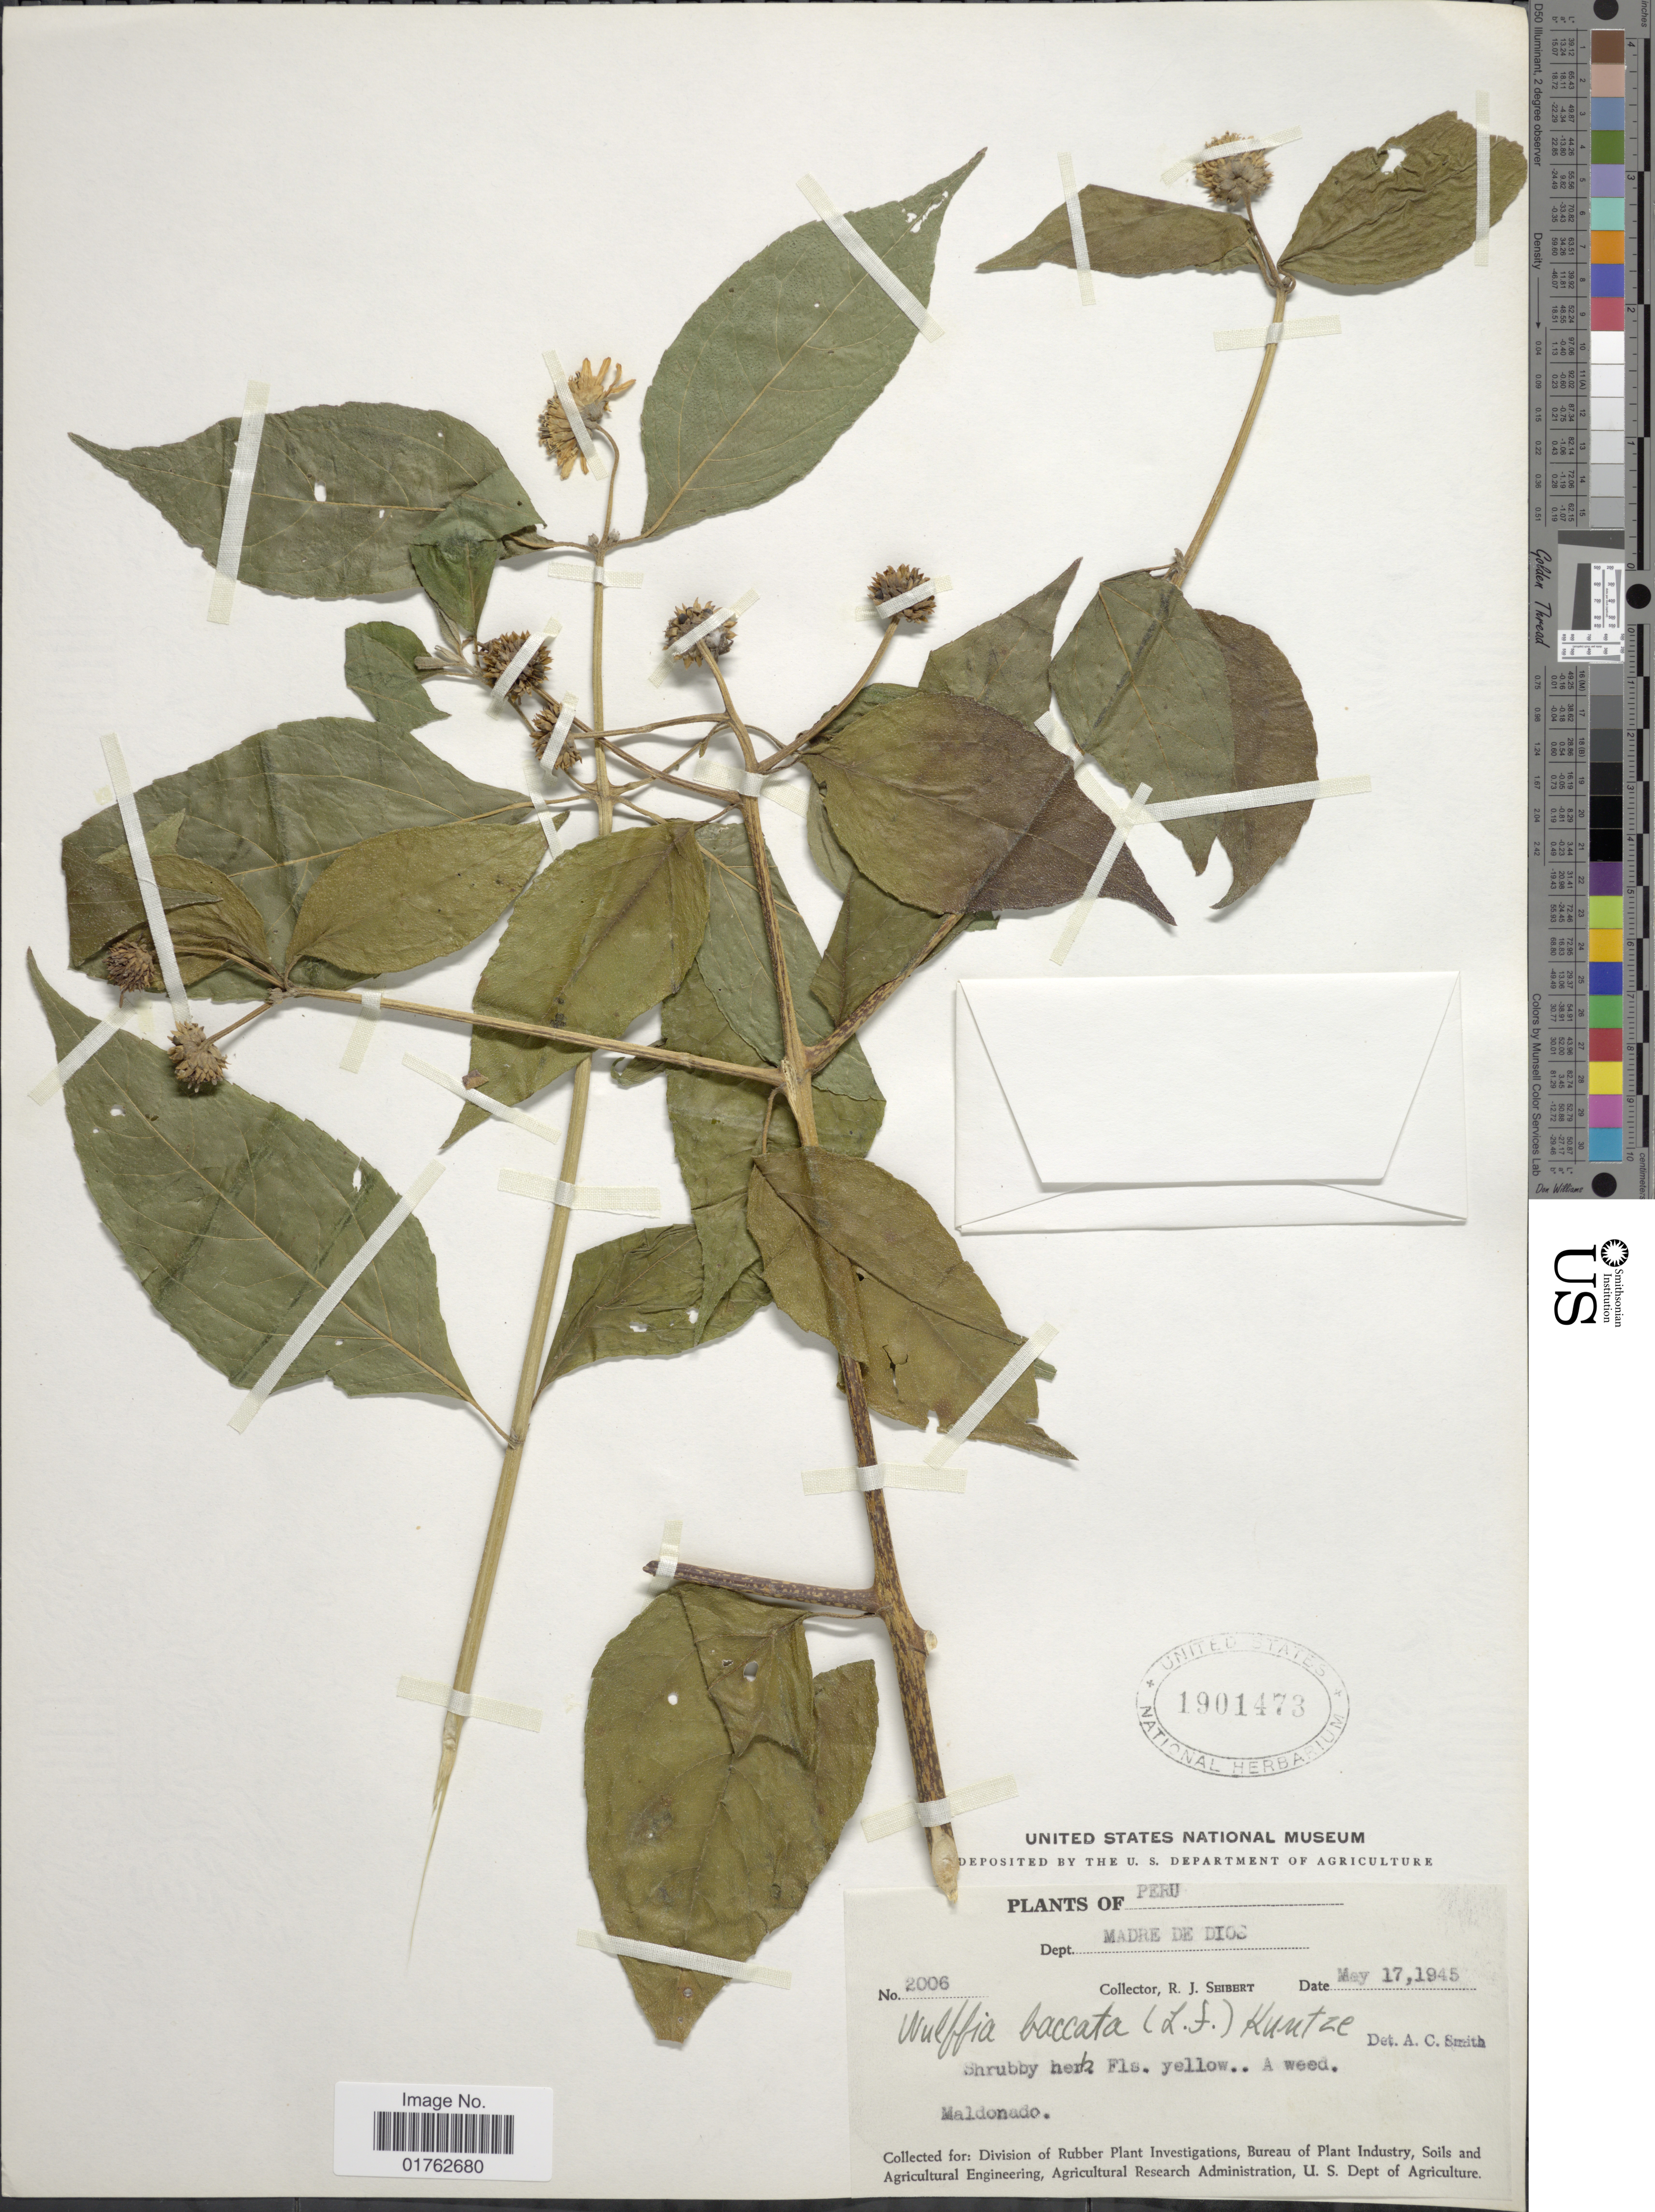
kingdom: Plantae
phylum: Tracheophyta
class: Magnoliopsida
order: Asterales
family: Asteraceae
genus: Wulffia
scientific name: Wulffia baccata var. baccata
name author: (L.) Kuntze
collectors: R. J. Seibert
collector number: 2006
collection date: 1945-05-17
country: Peru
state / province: Madre de Dios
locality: Maldonado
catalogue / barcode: US 1901473